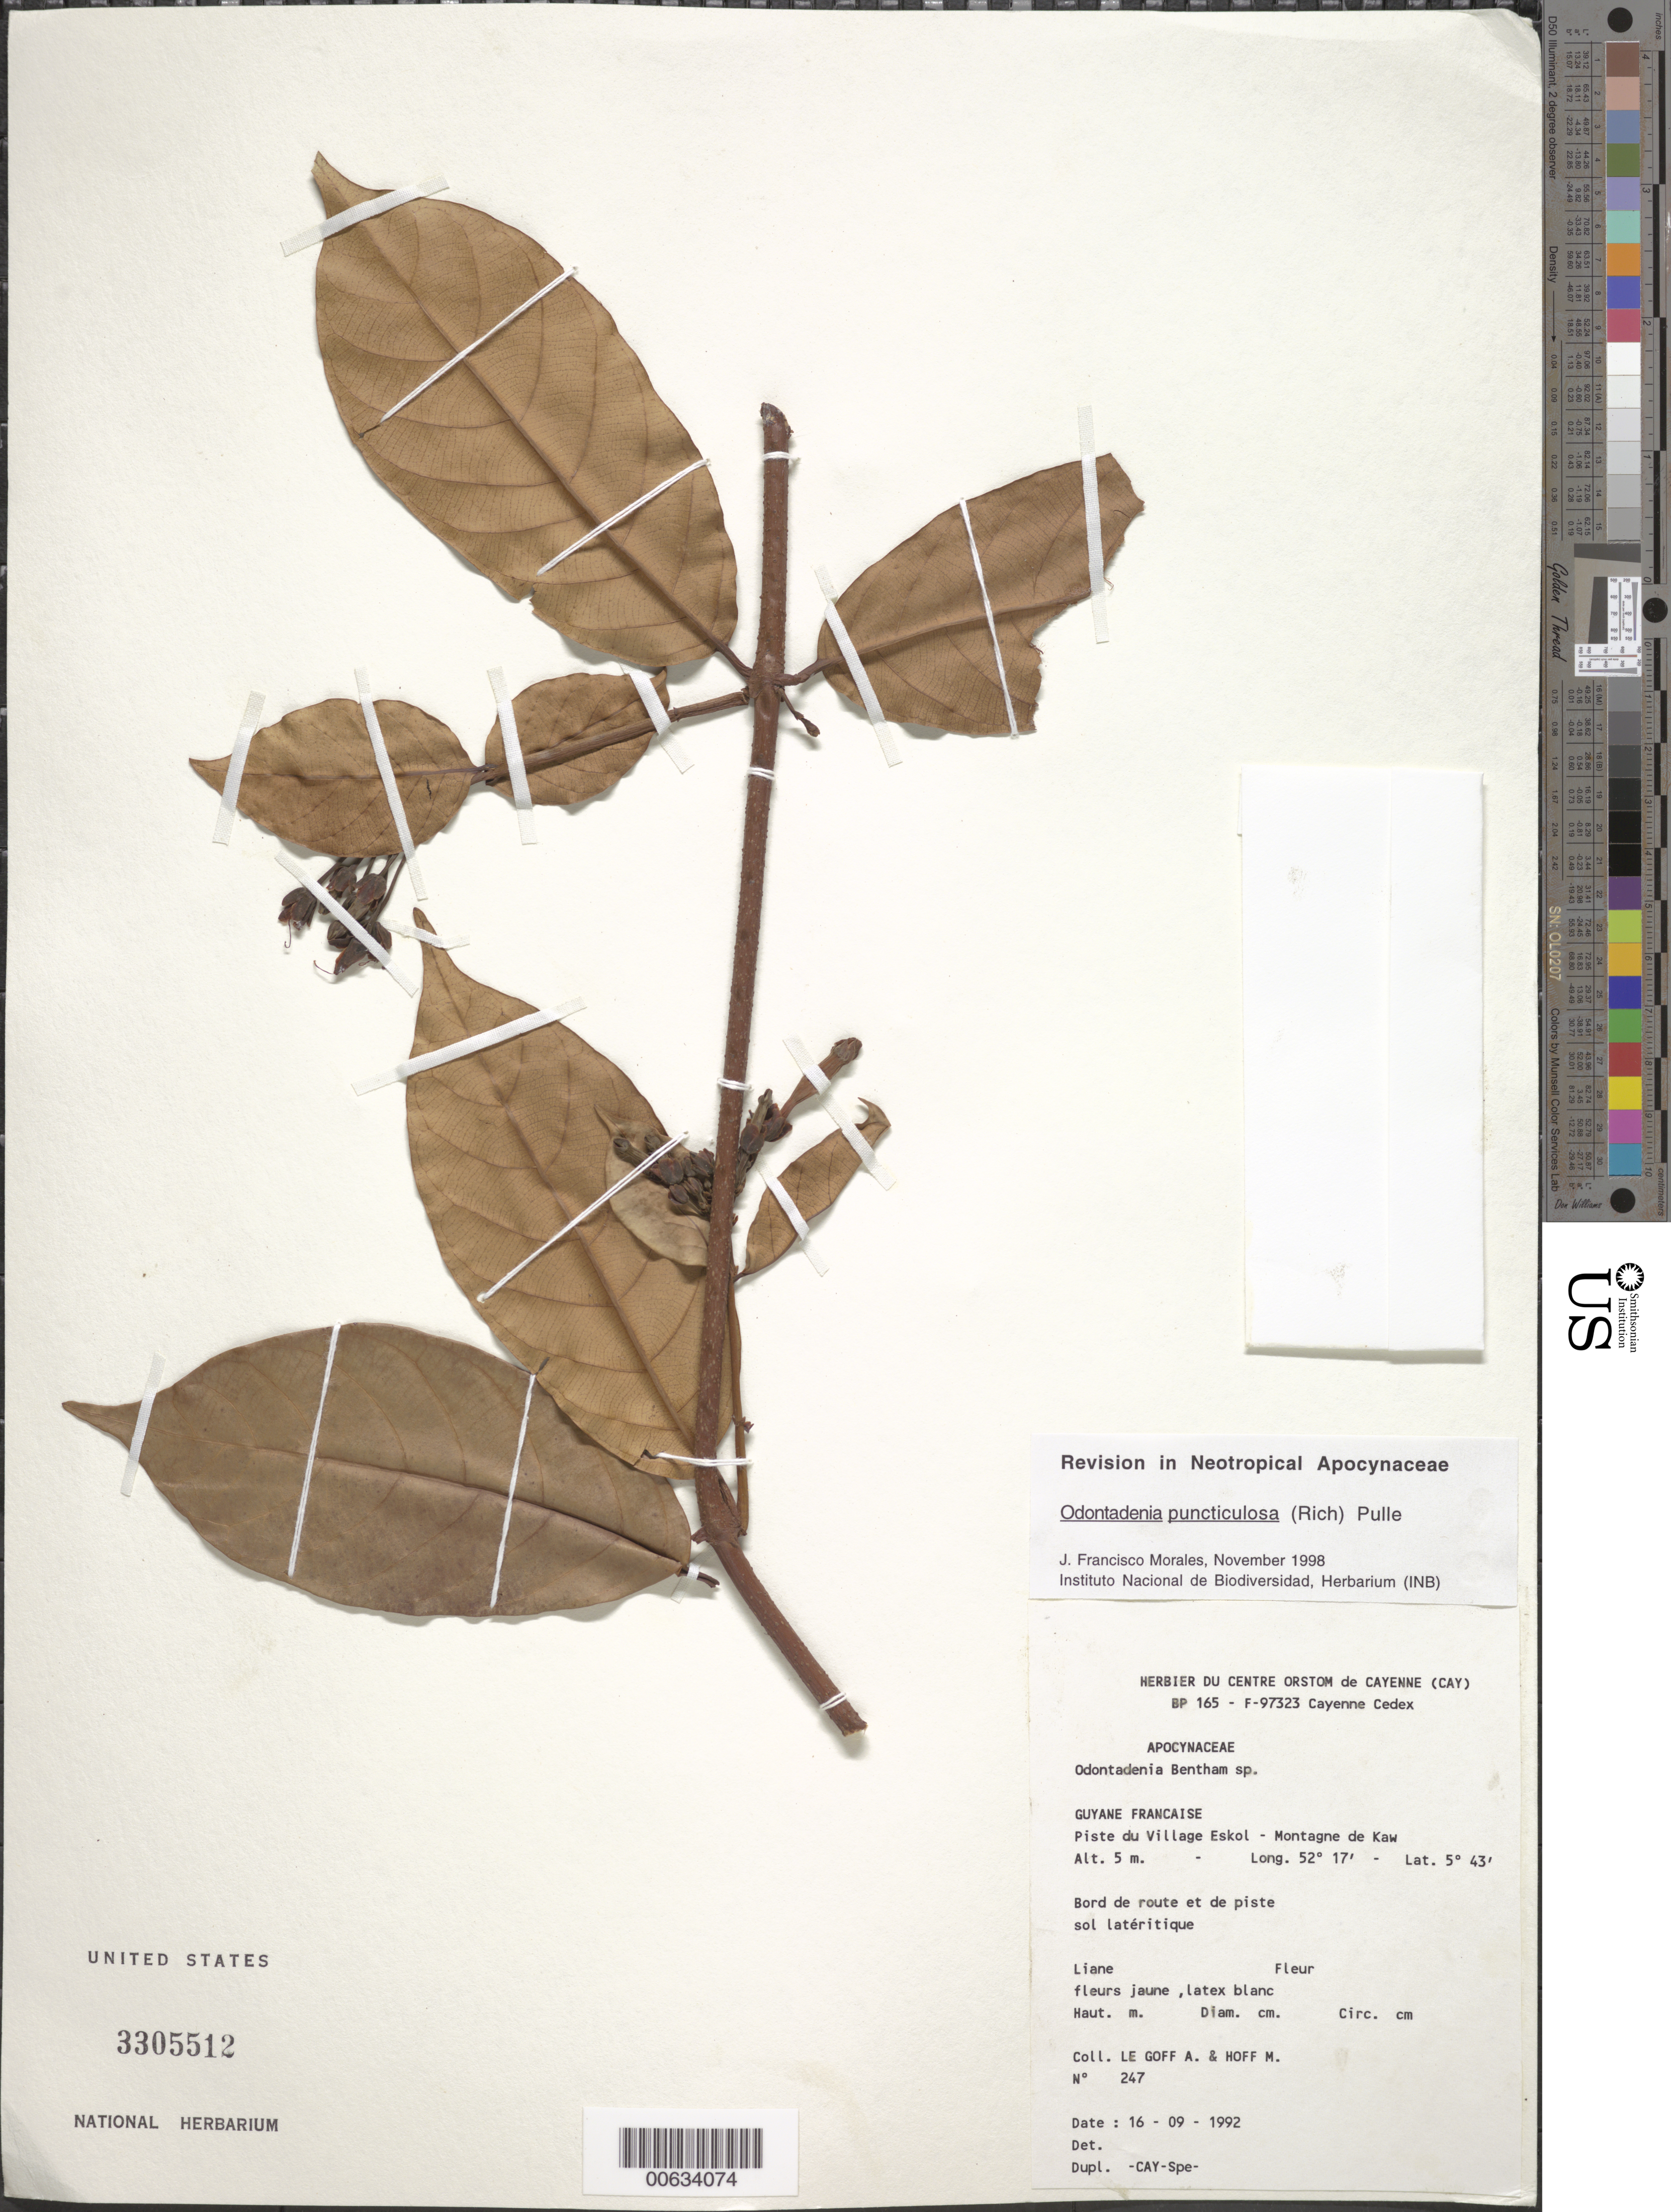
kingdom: Plantae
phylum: Tracheophyta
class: Magnoliopsida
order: Gentianales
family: Apocynaceae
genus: Odontadenia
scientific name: Odontadenia puncticulosa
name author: (Rich.) Pulle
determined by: Morales, J. F.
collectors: A. Le Goff & M. Hoff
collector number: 247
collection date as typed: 16-Sep-92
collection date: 1992-09-16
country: French Guiana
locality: Montagne de Kaw, Piste du Village Eskol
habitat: Borde de route et de piste; sol lateritique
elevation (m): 5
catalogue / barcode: US 3305512